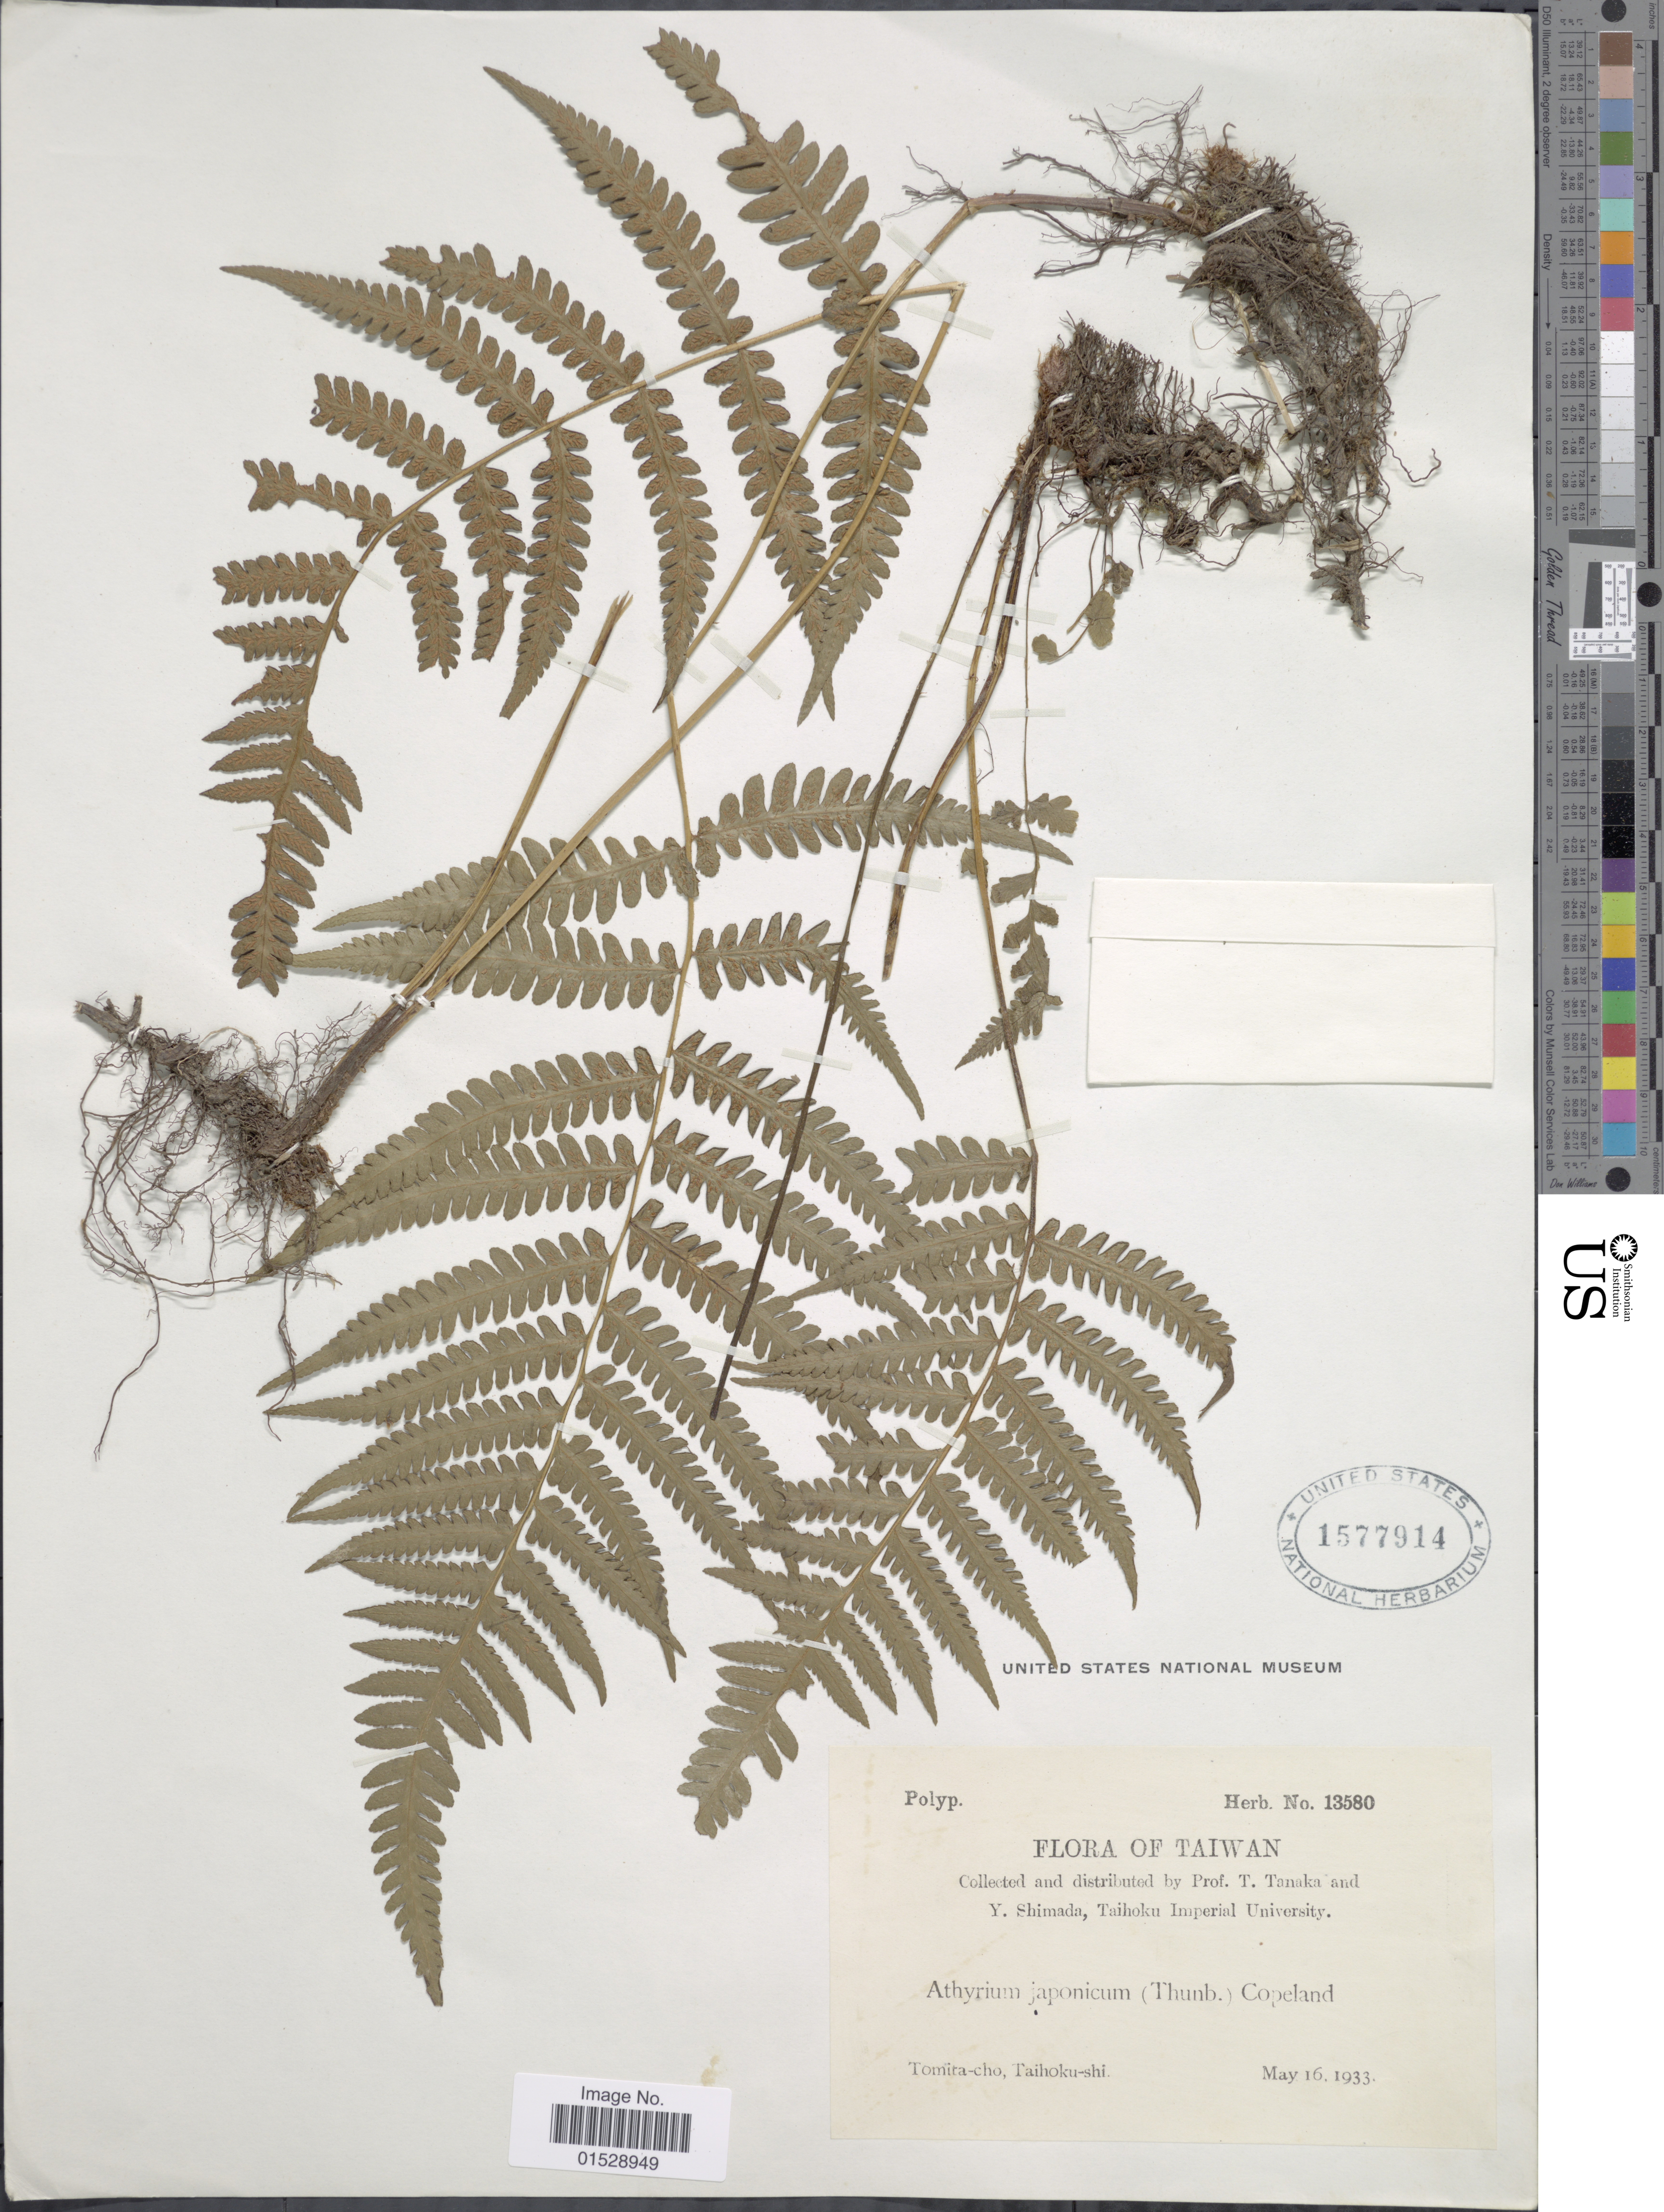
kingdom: Plantae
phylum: Tracheophyta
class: Polypodiopsida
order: Polypodiales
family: Athyriaceae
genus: Deparia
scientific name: Deparia japonica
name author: (Thunb.) M. Kato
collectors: T. Tanaka & Y. Shimada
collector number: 13580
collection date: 1933-05-16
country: Taiwan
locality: Tomita-cho, Taihoku-shi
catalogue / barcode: US 1577914